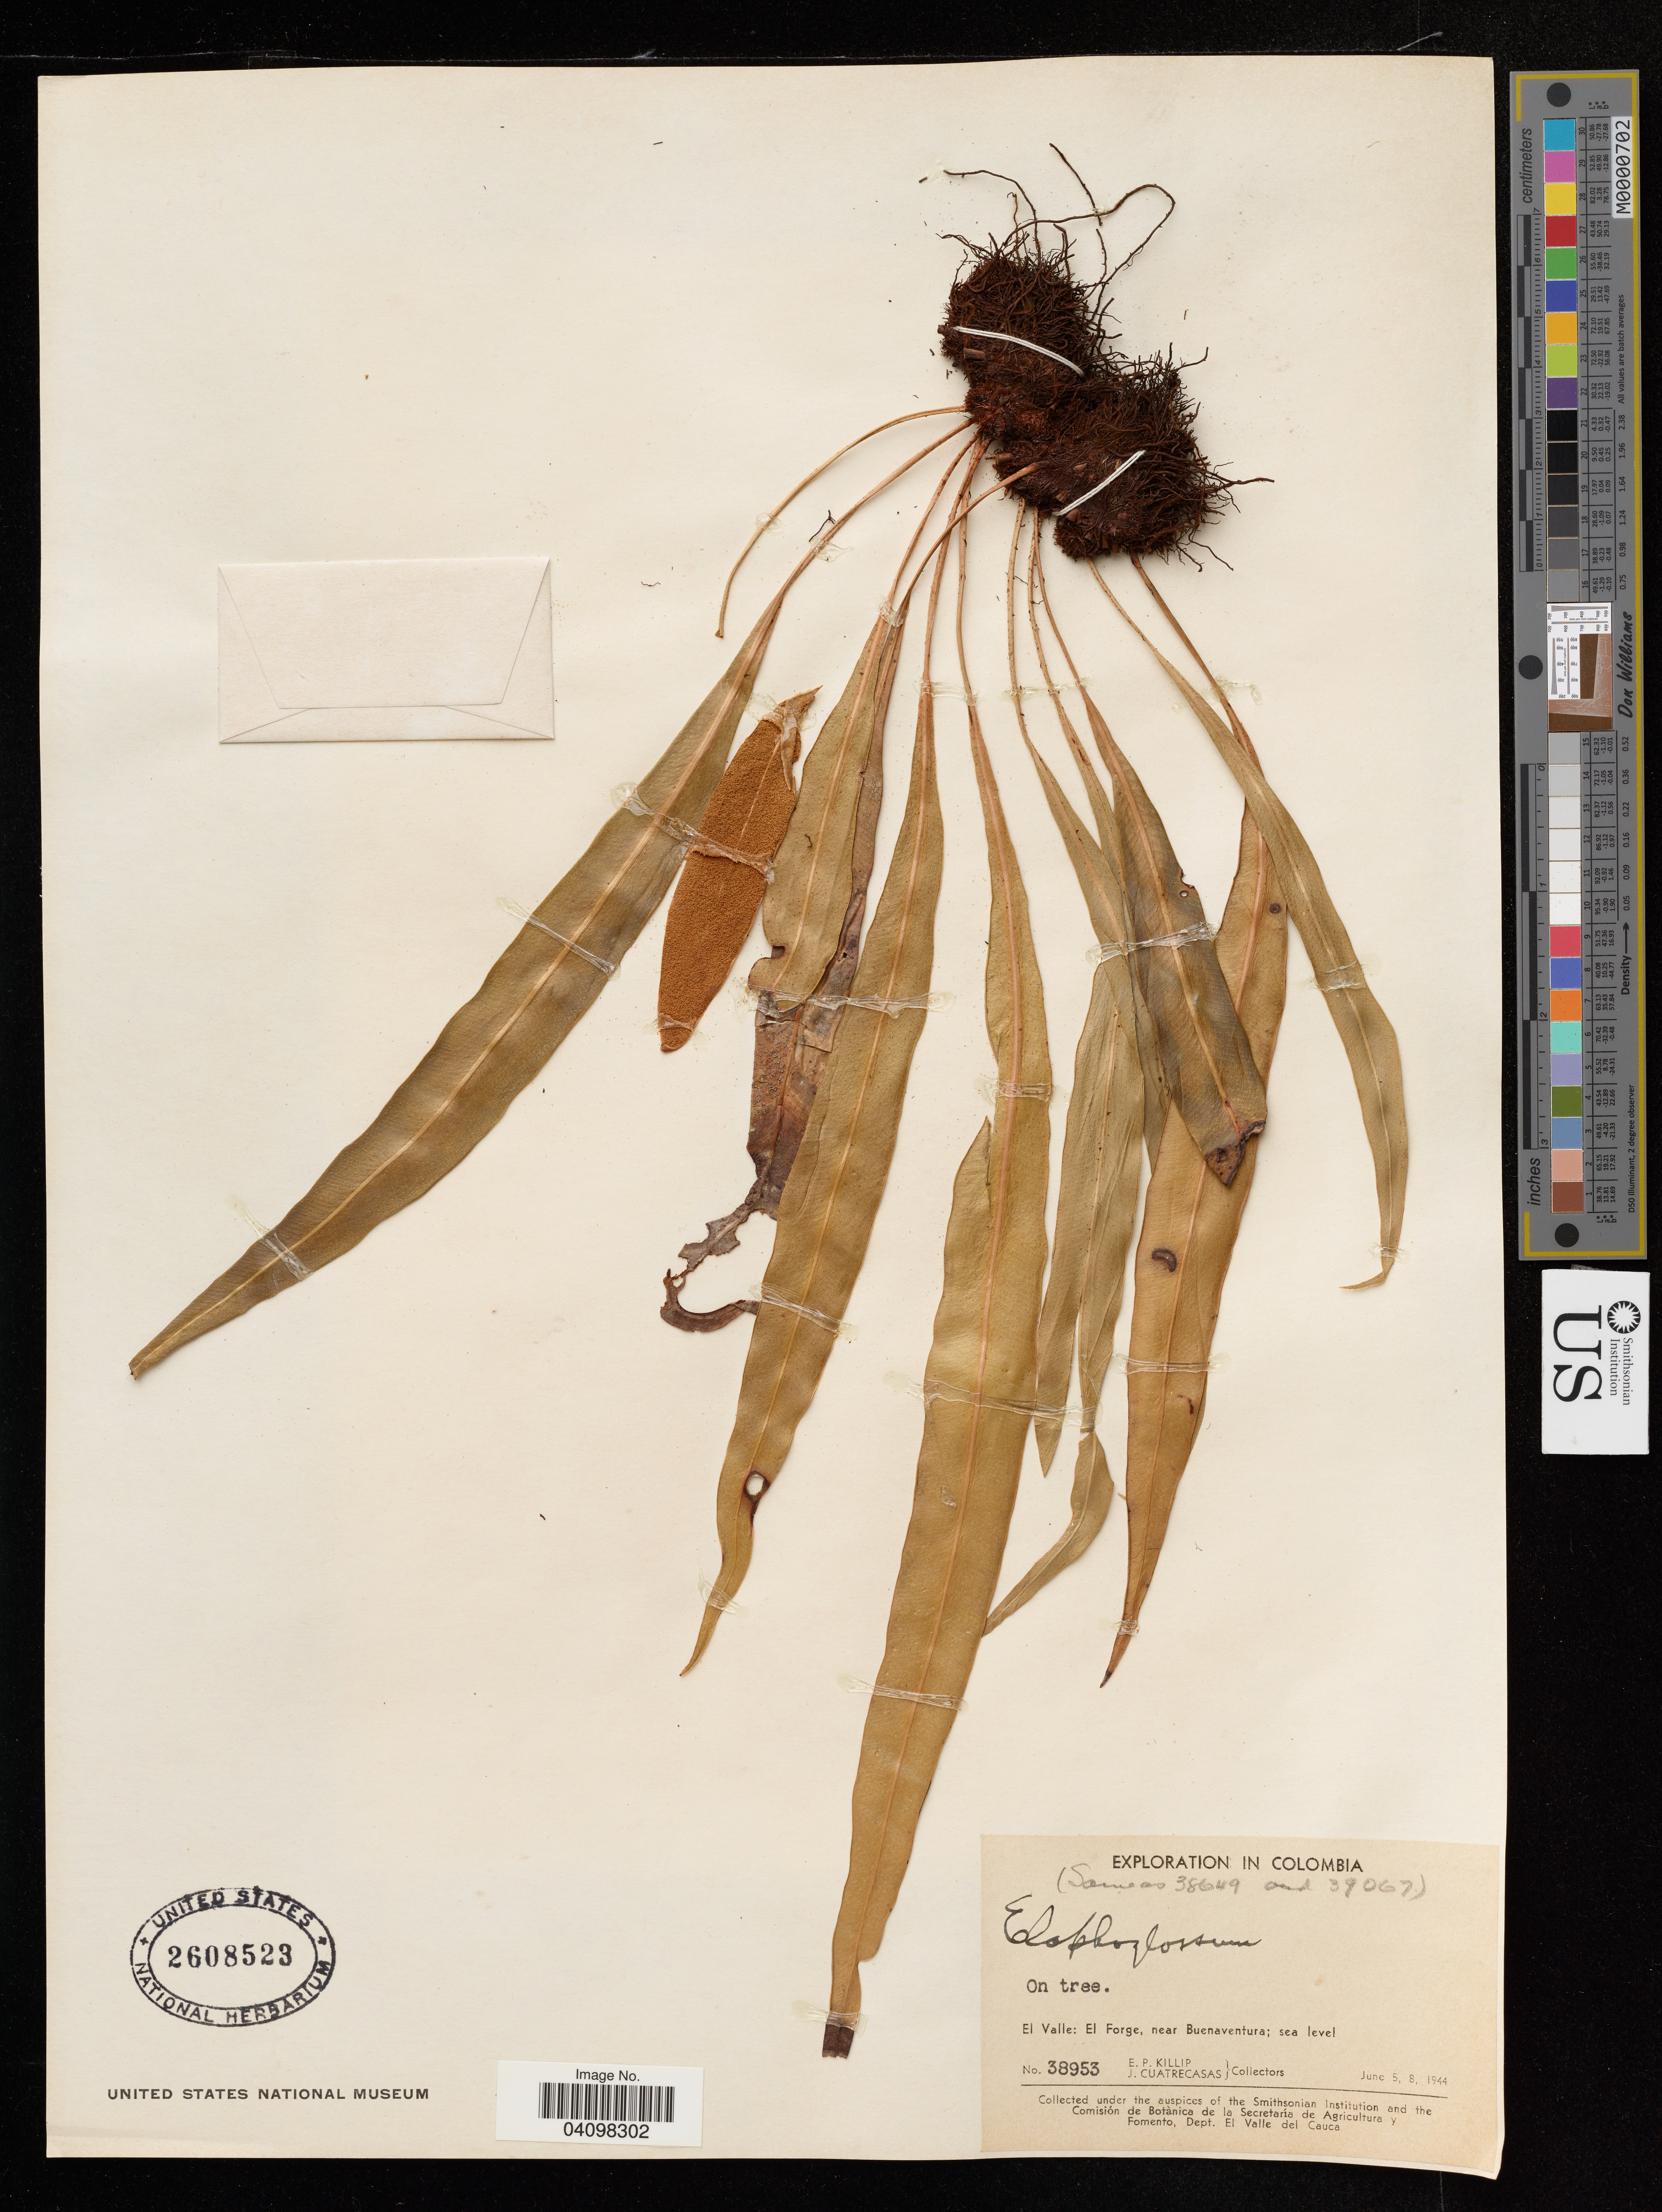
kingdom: Plantae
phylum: Tracheophyta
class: Polypodiopsida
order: Polypodiales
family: Dryopteridaceae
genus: Elaphoglossum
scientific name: Elaphoglossum sp.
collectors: E. P. Killip & J. Cuatrecasas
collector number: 38953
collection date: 1944-06-05/1944-06-08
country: Colombia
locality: El Valle: El Forge, near Buenaventura.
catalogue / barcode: US 2608523